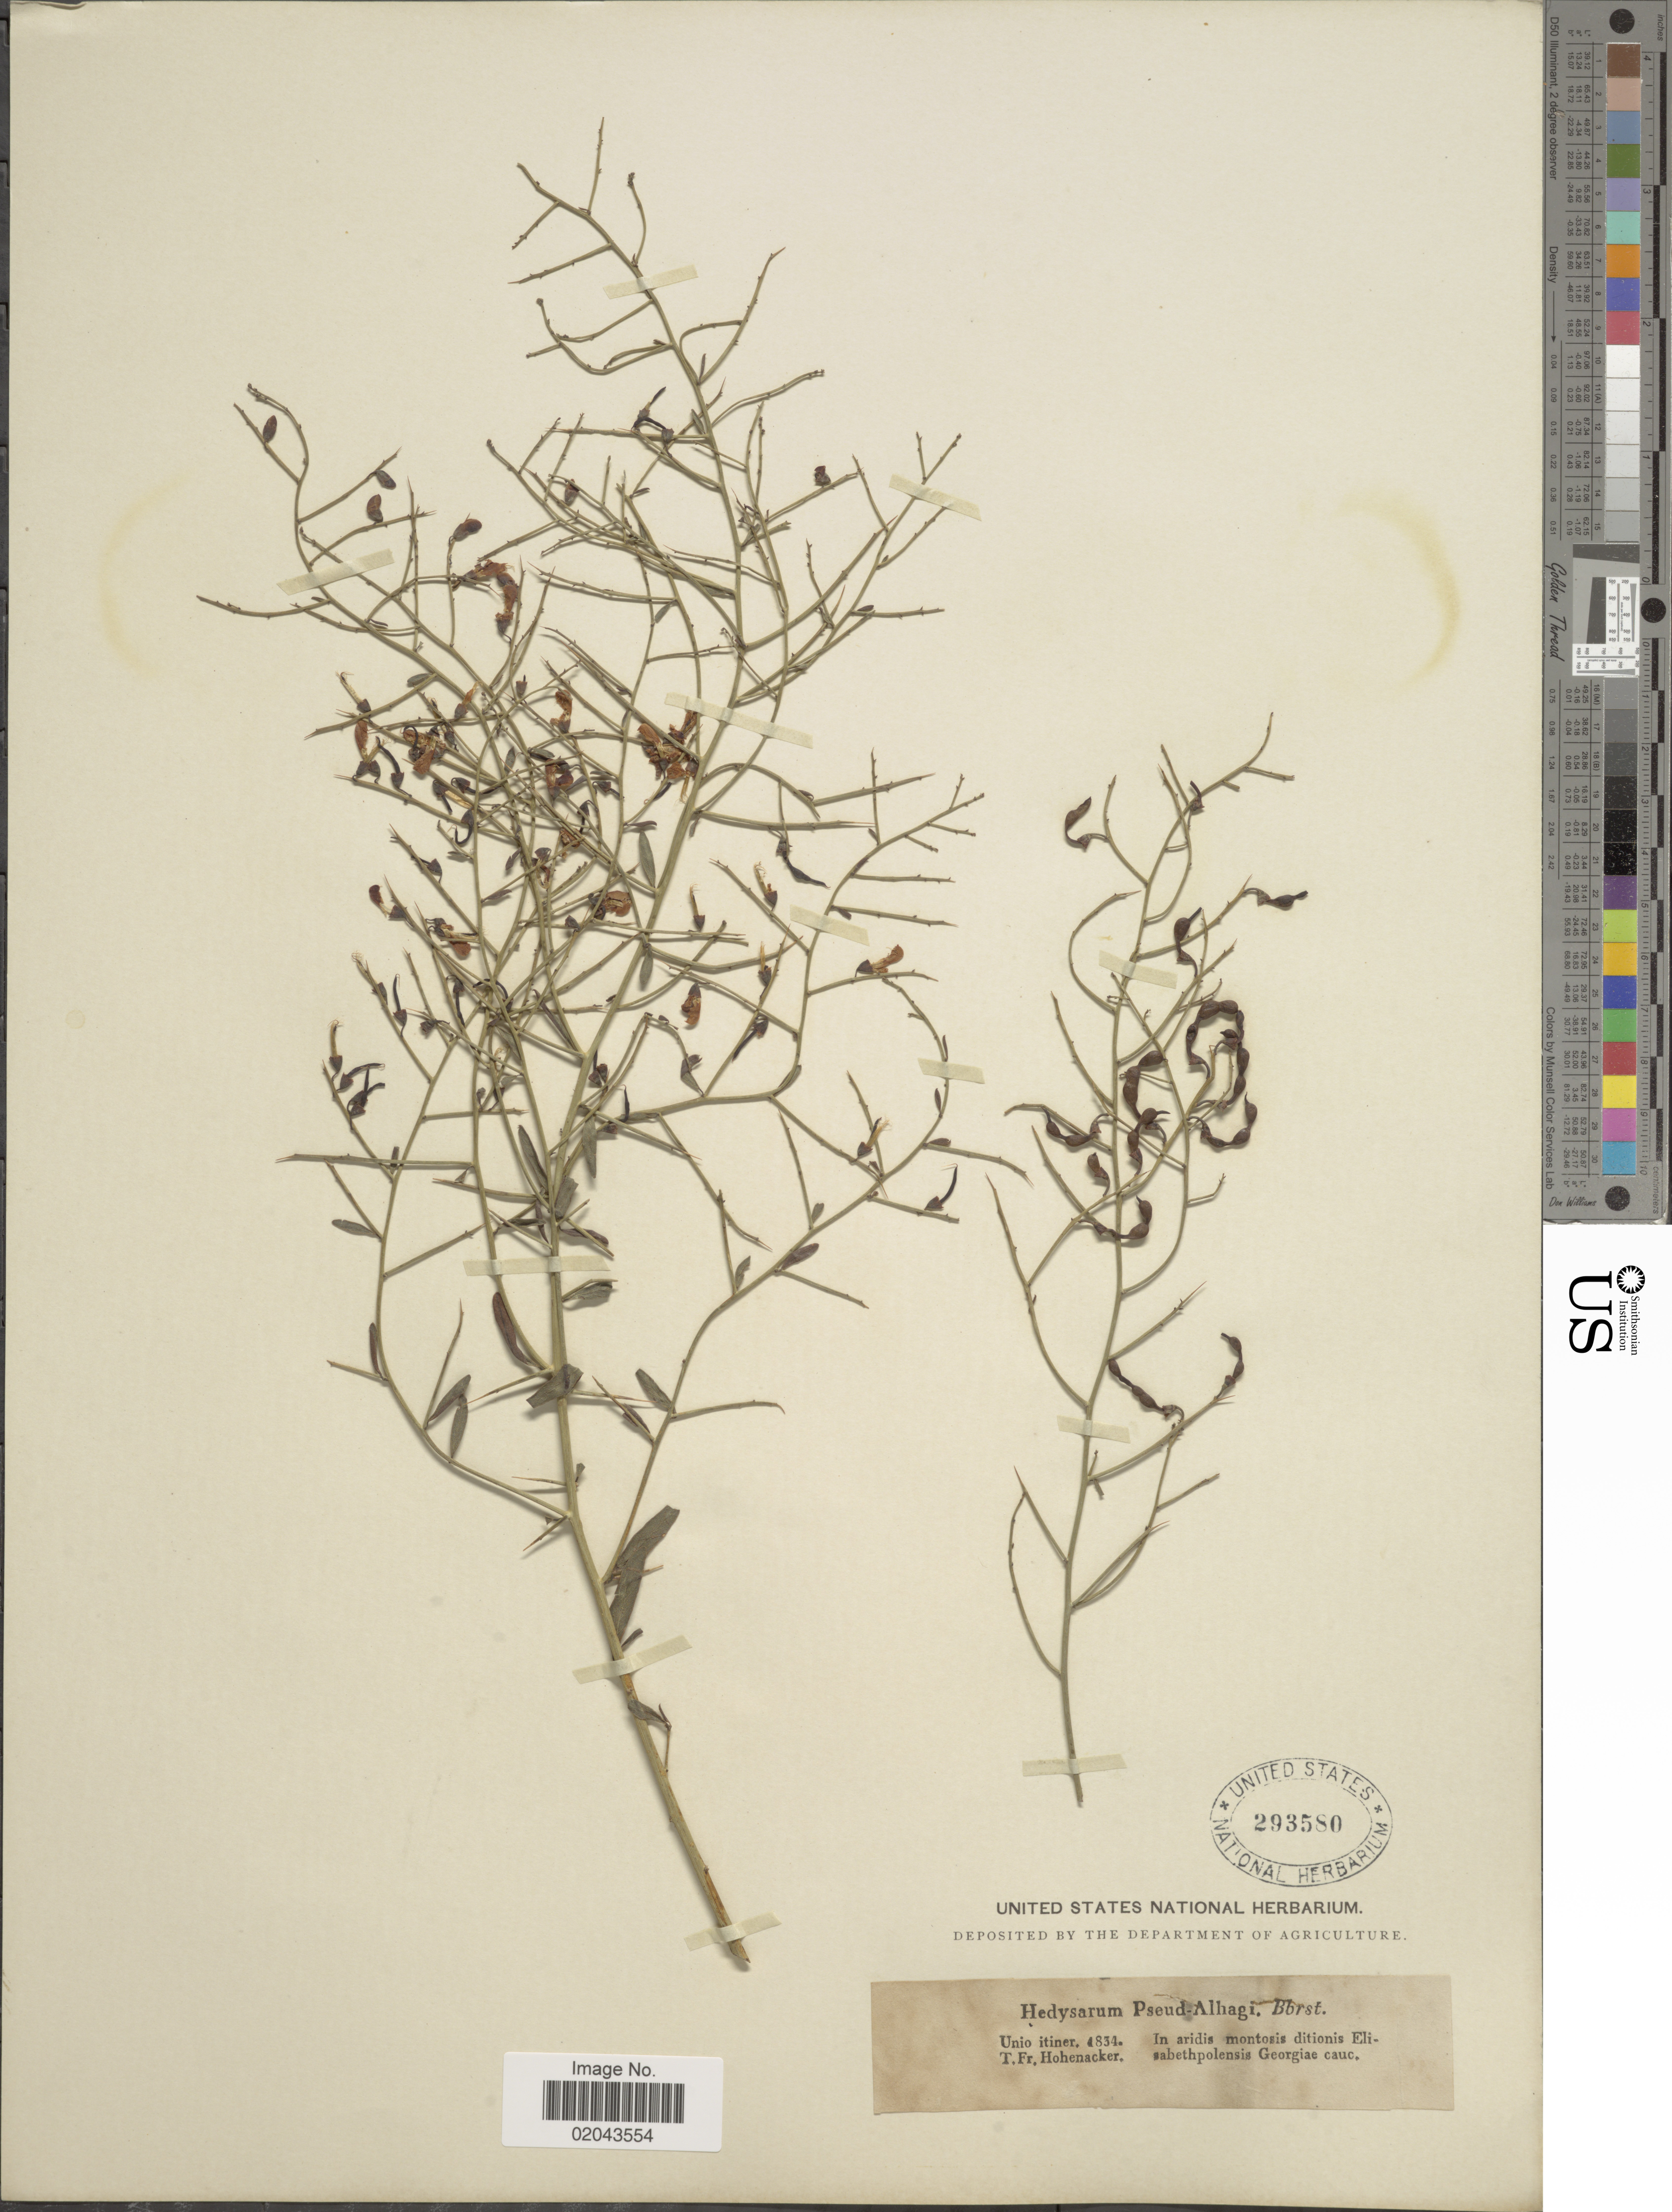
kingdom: Plantae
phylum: Tracheophyta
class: Magnoliopsida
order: Fabales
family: Fabaceae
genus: Alhagi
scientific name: Alhagi camelorum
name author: Fisch.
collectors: T. Hohenacker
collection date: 1834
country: Georgia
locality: Unio itiner, in aridis montosis ditionis Elisabethpolensis Georgiae cauc.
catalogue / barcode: US 293580